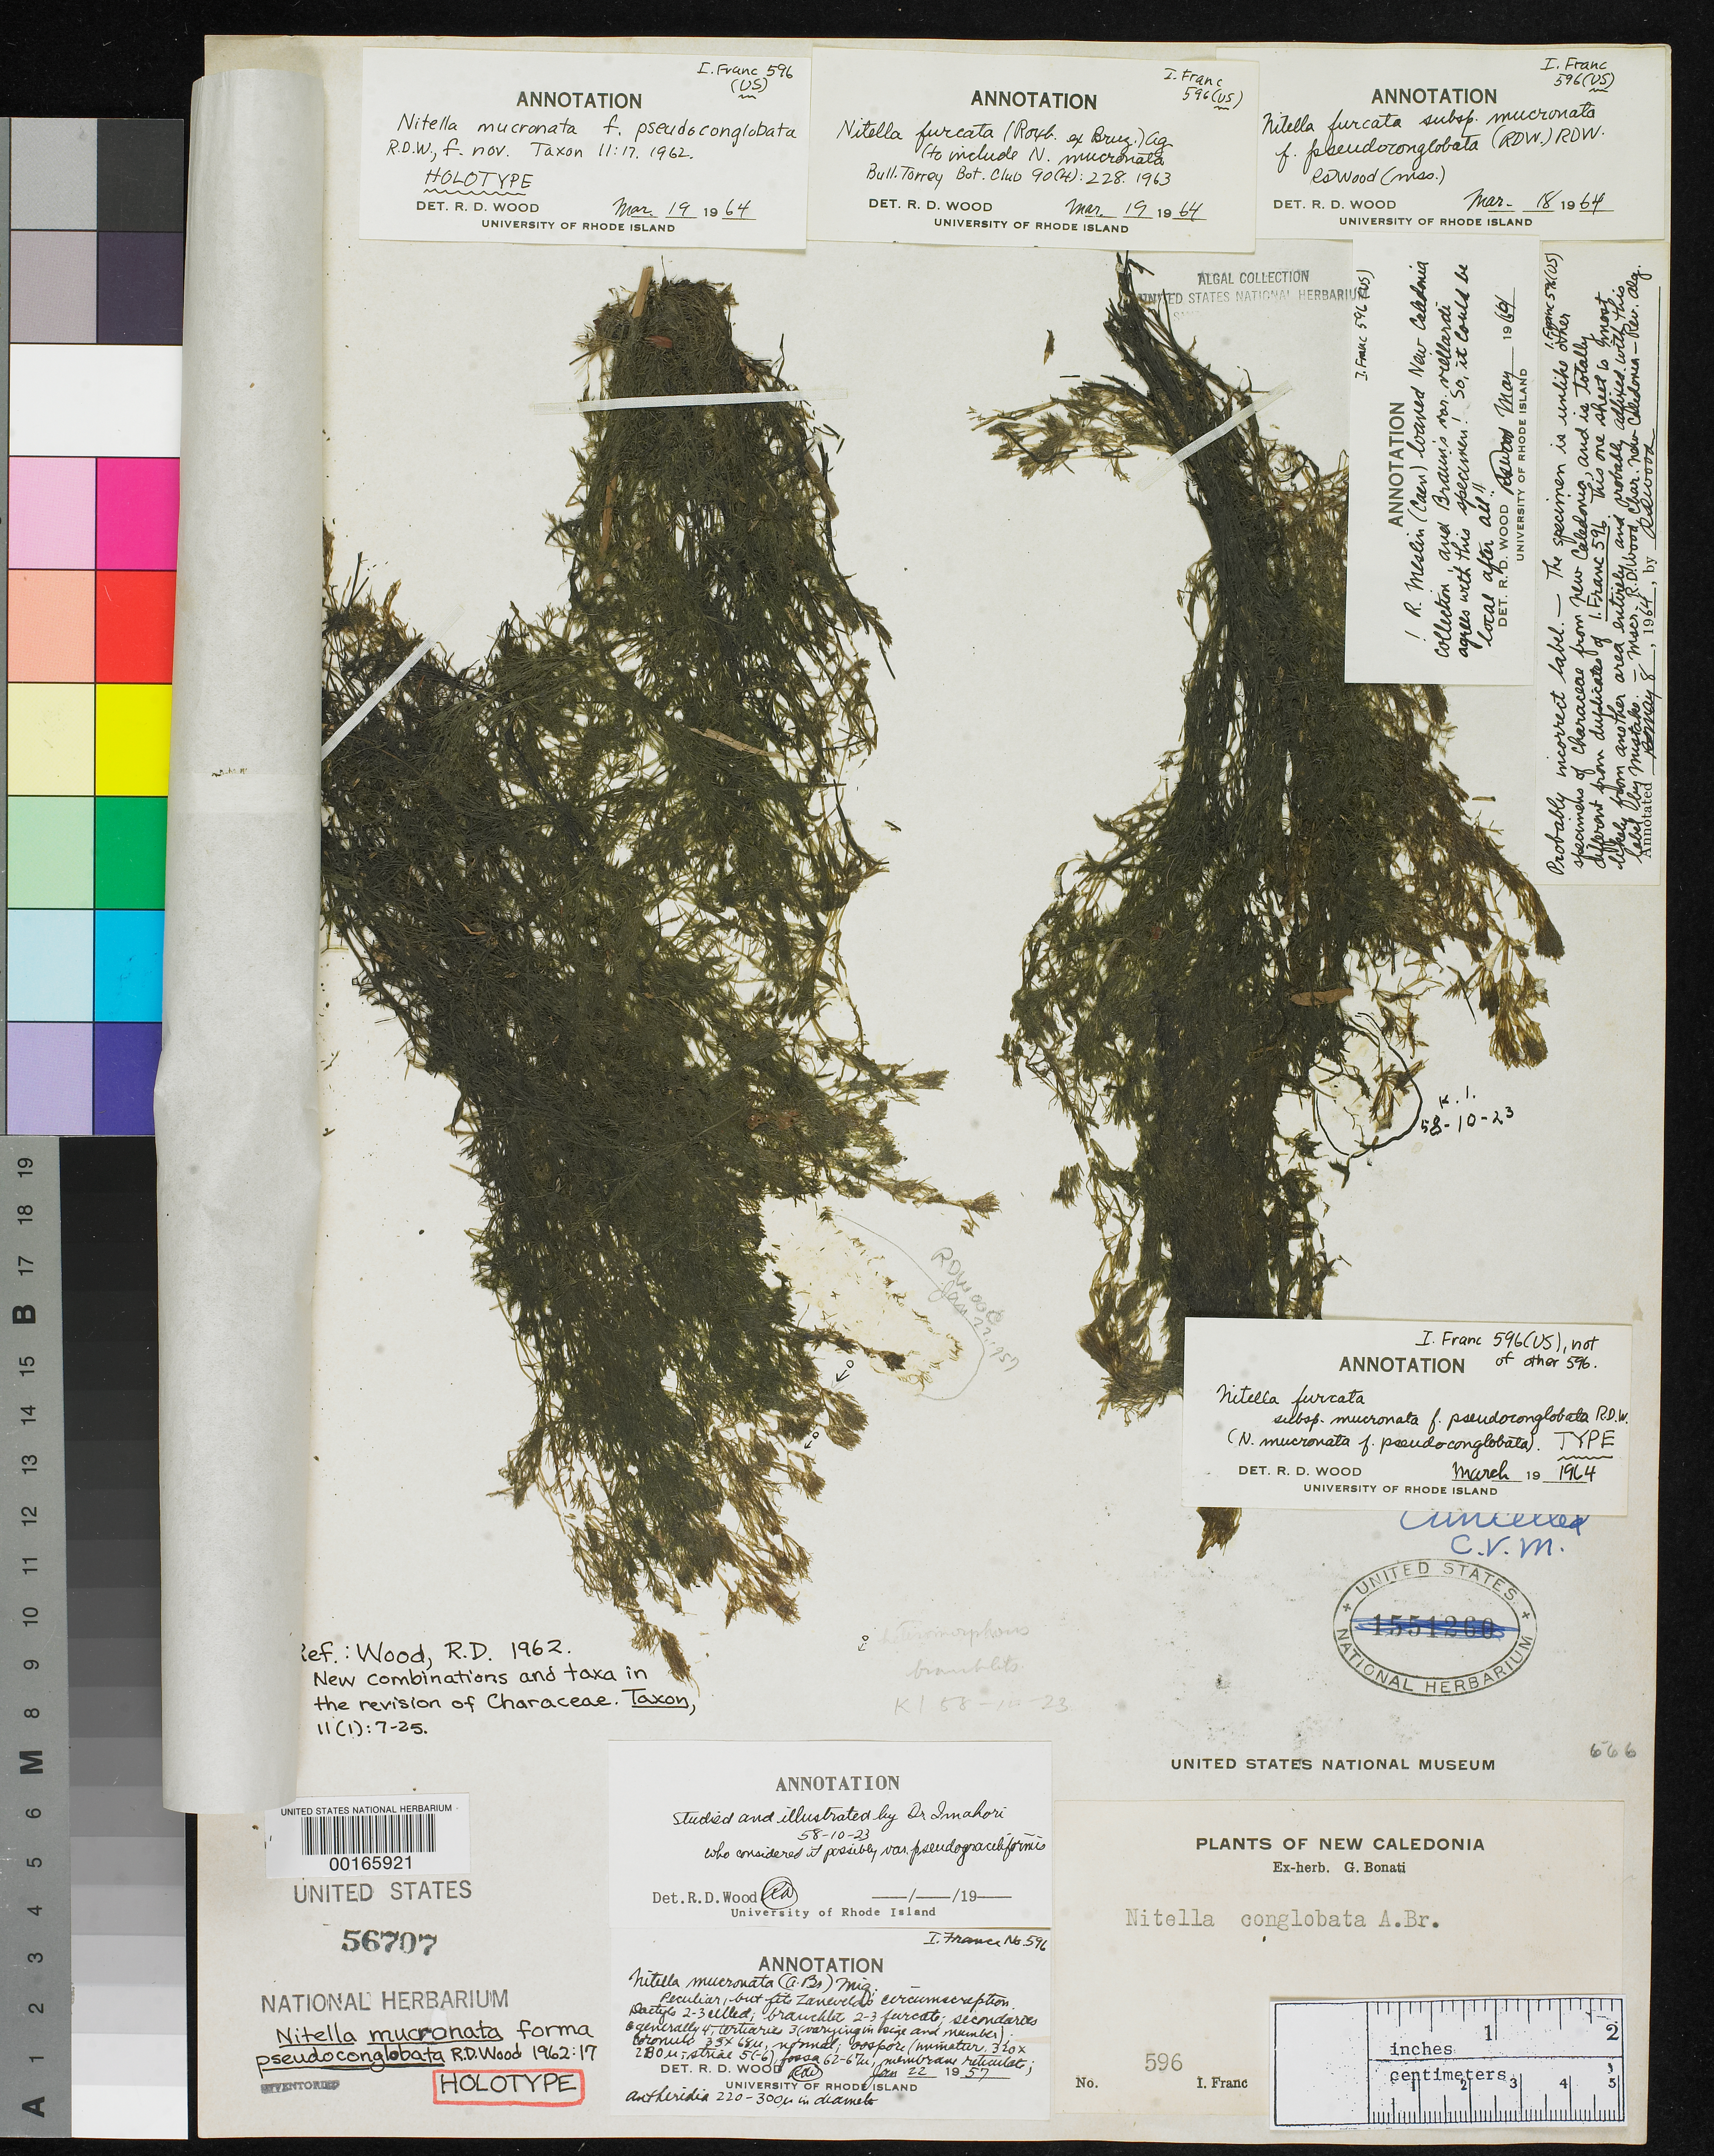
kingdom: Plantae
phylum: Charophyta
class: Charophyceae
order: Charales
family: Characeae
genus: Nitella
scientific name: Nitella mucronata f. pseudoconglobata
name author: R.D. Wood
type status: Holotype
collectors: I. Franc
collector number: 596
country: New Caledonia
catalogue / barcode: US 56707